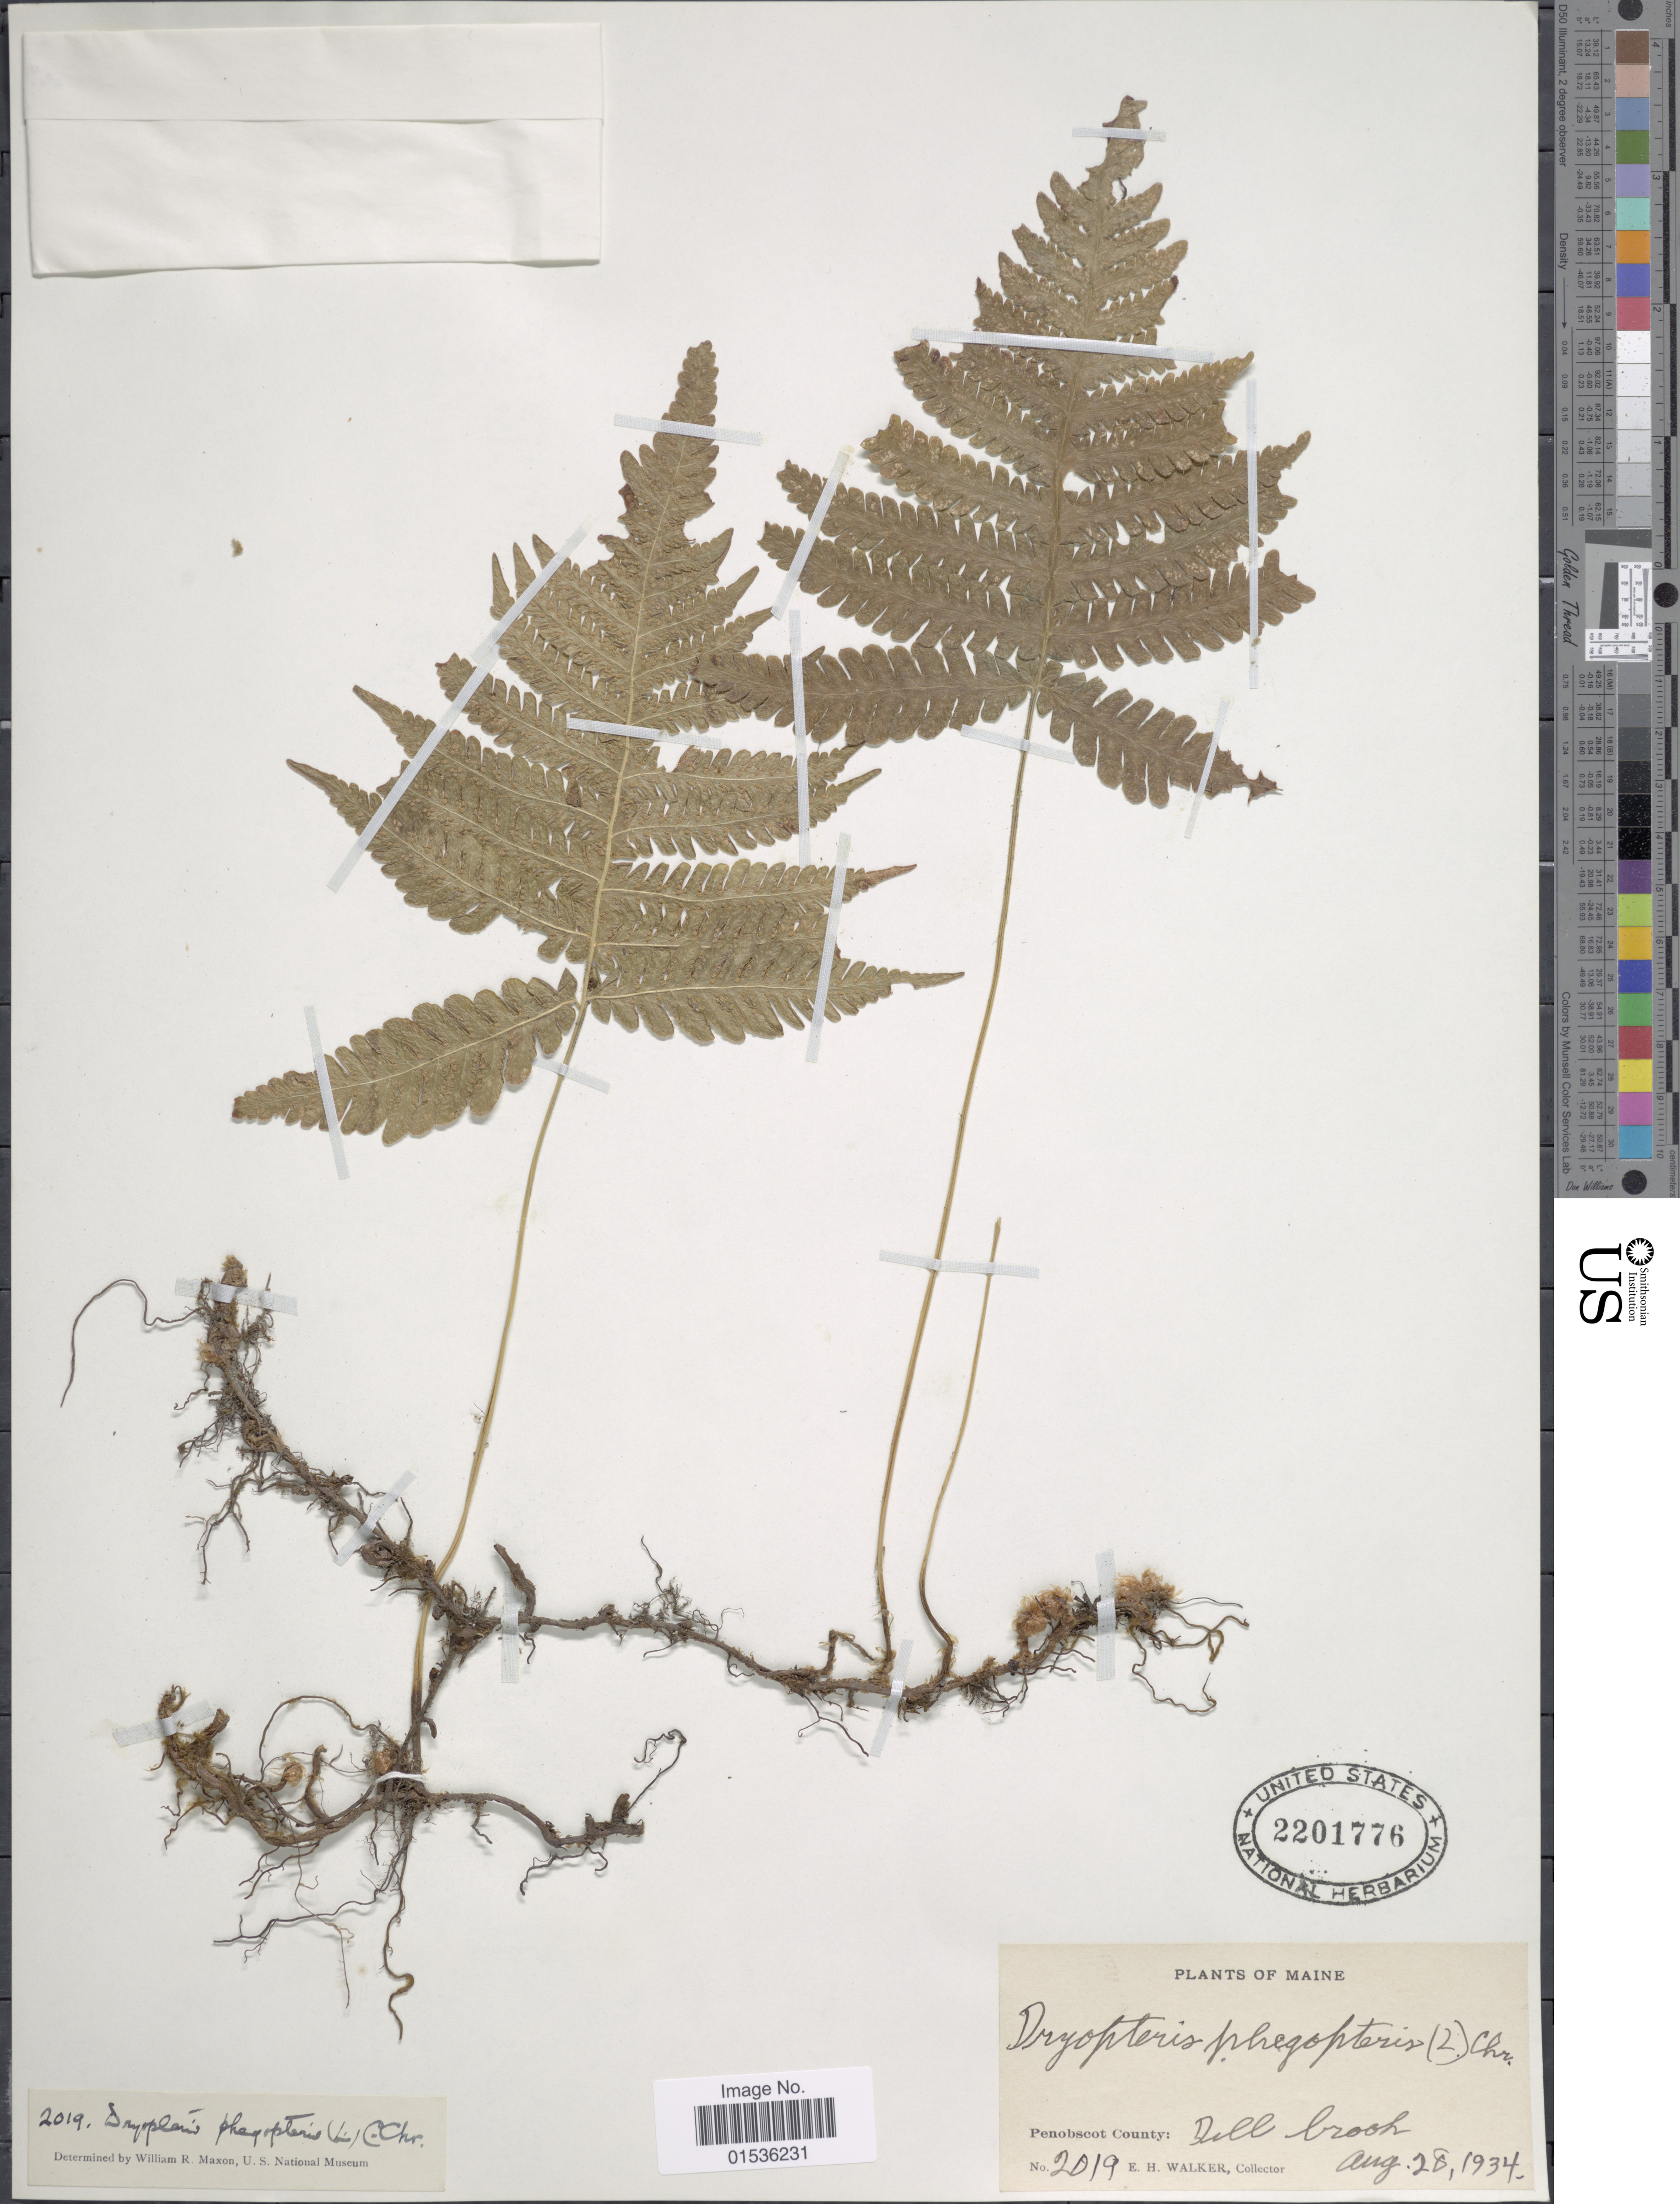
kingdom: Plantae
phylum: Tracheophyta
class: Polypodiopsida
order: Polypodiales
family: Thelypteridaceae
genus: Phegopteris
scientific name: Phegopteris connectilis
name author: (Michx.) Watt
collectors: E. H. Walker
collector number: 2019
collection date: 1934-08-28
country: United States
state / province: Maine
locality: Penobscot County, Dill brook.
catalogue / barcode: US 2201776